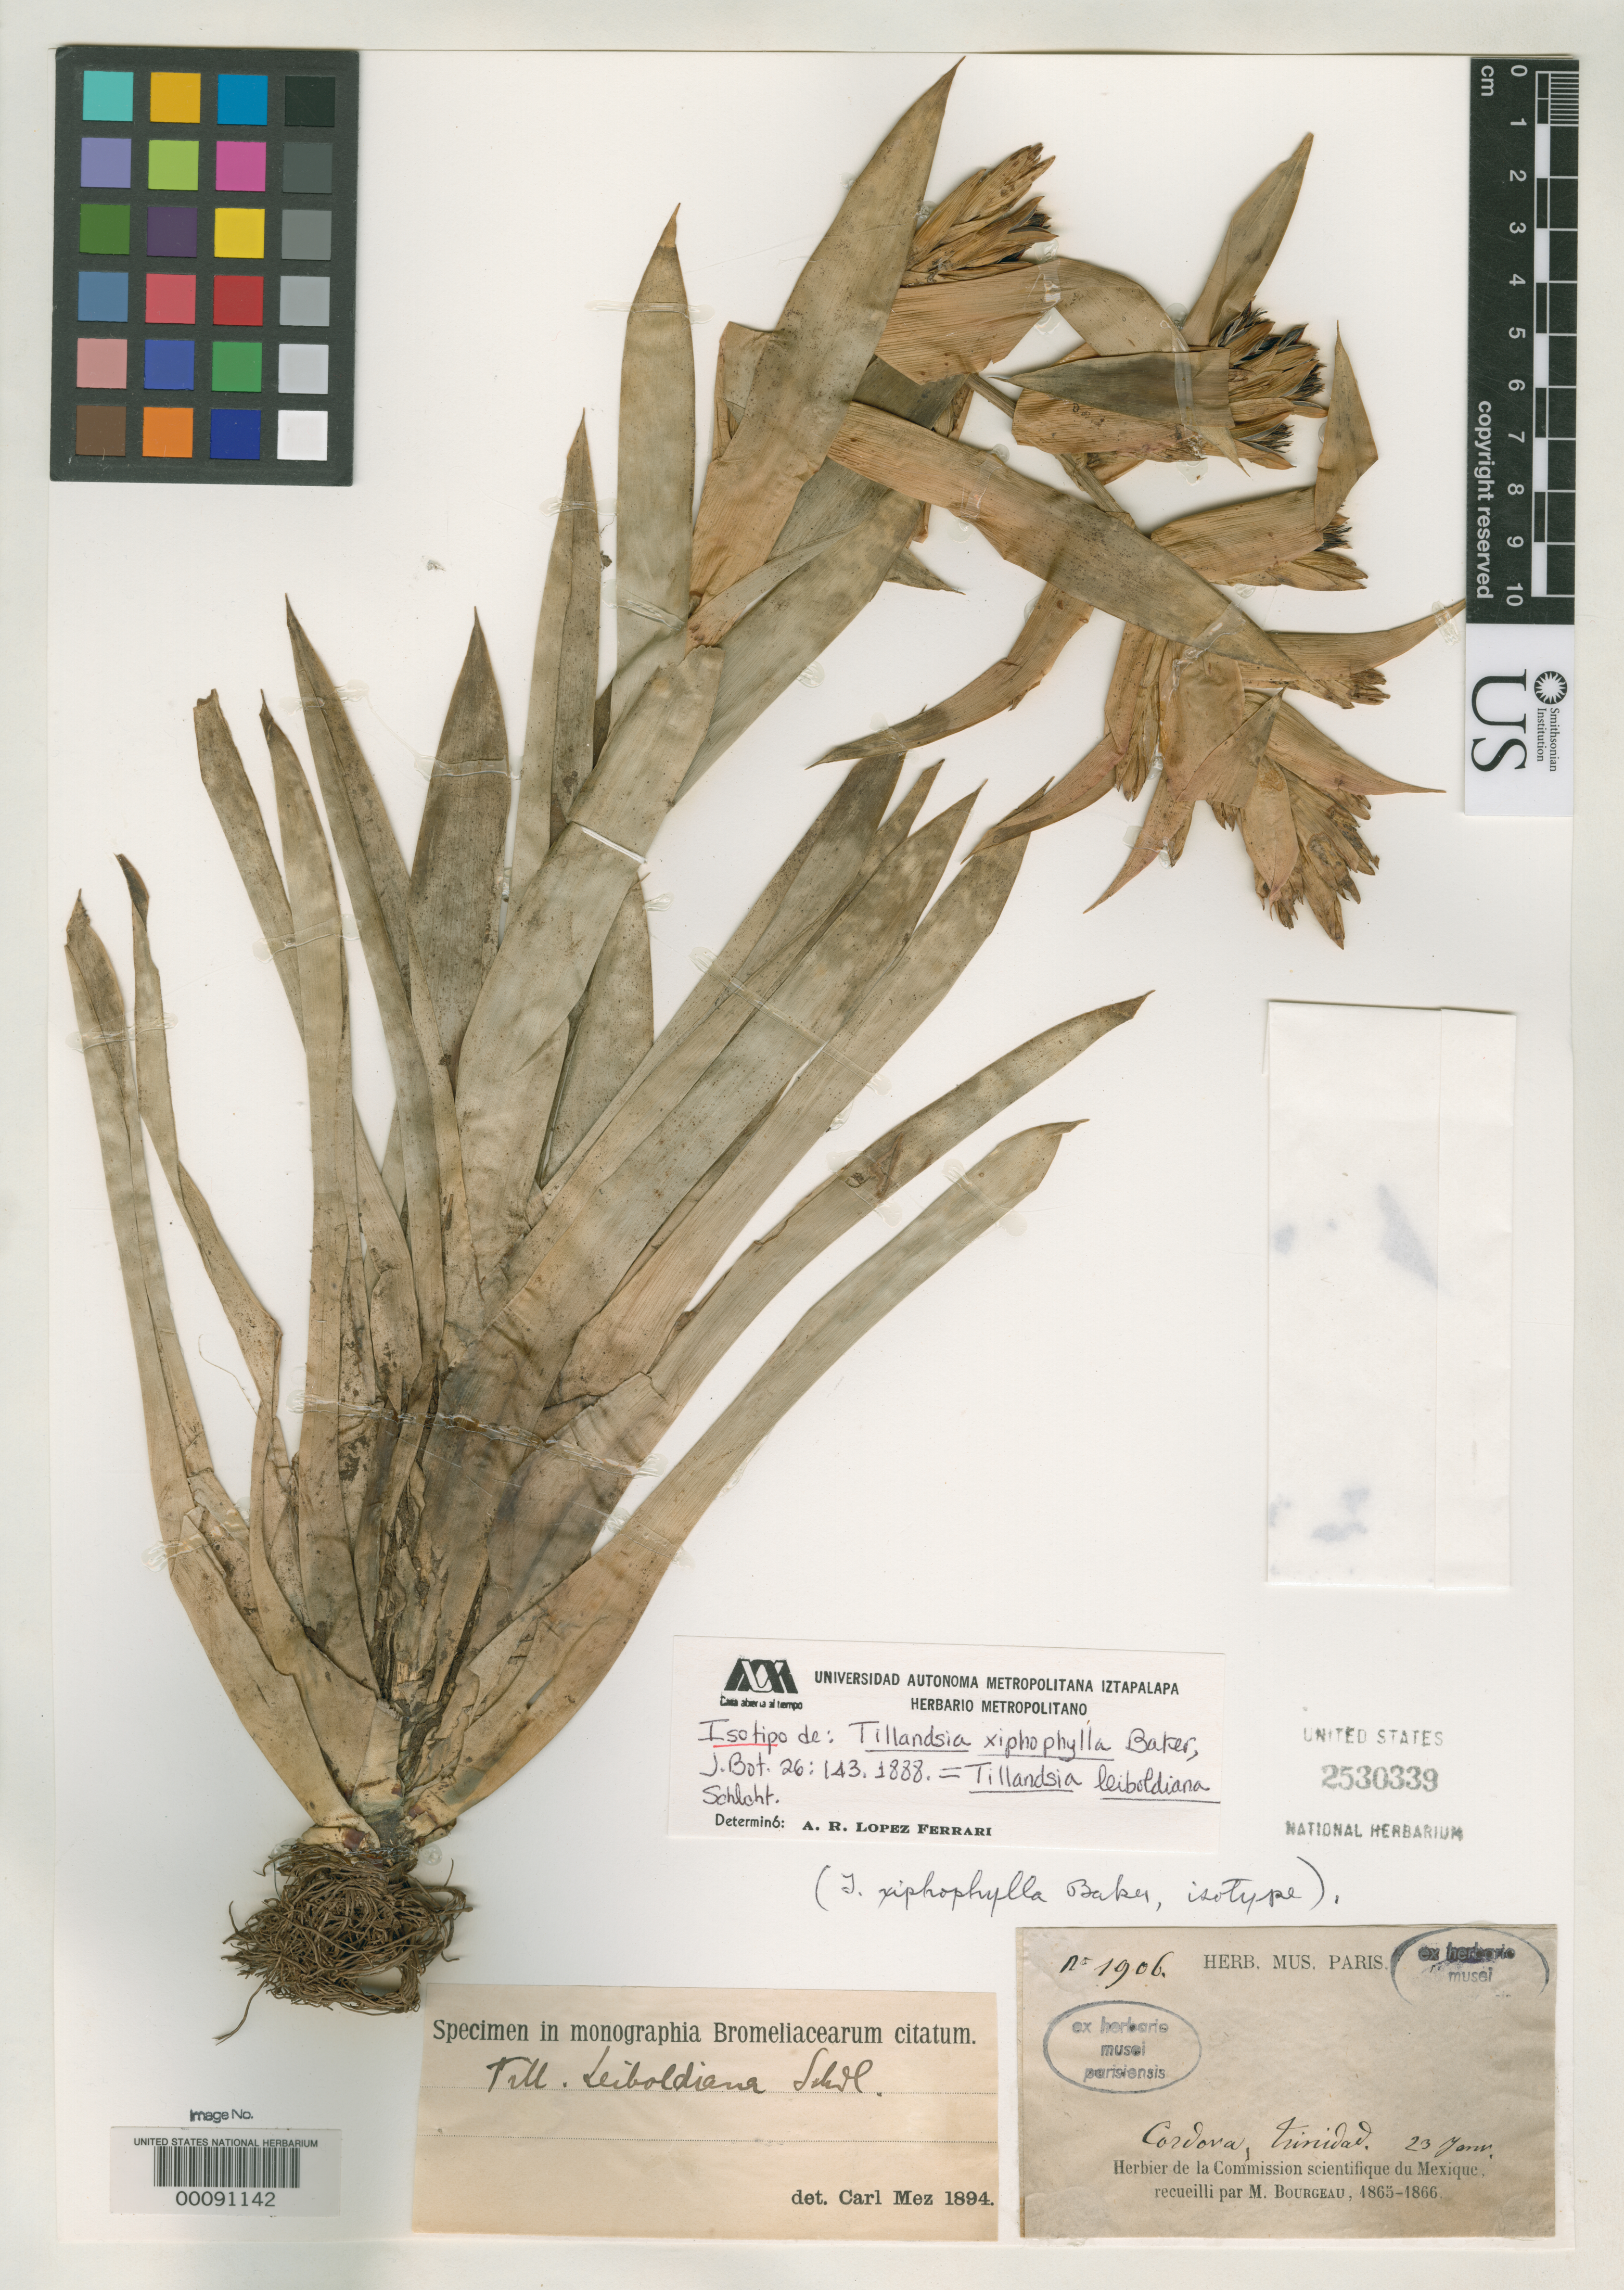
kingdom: Plantae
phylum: Tracheophyta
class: Liliopsida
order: Poales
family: Bromeliaceae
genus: Tillandsia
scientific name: Tillandsia xiphophylla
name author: Baker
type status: Isotype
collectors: E. Bourgeau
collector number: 1906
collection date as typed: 23 Jan 1865 to -- --- 1866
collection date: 1865-01-23/1866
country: Mexico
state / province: Veracruz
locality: Valley of Cordova.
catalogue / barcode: US 2530339